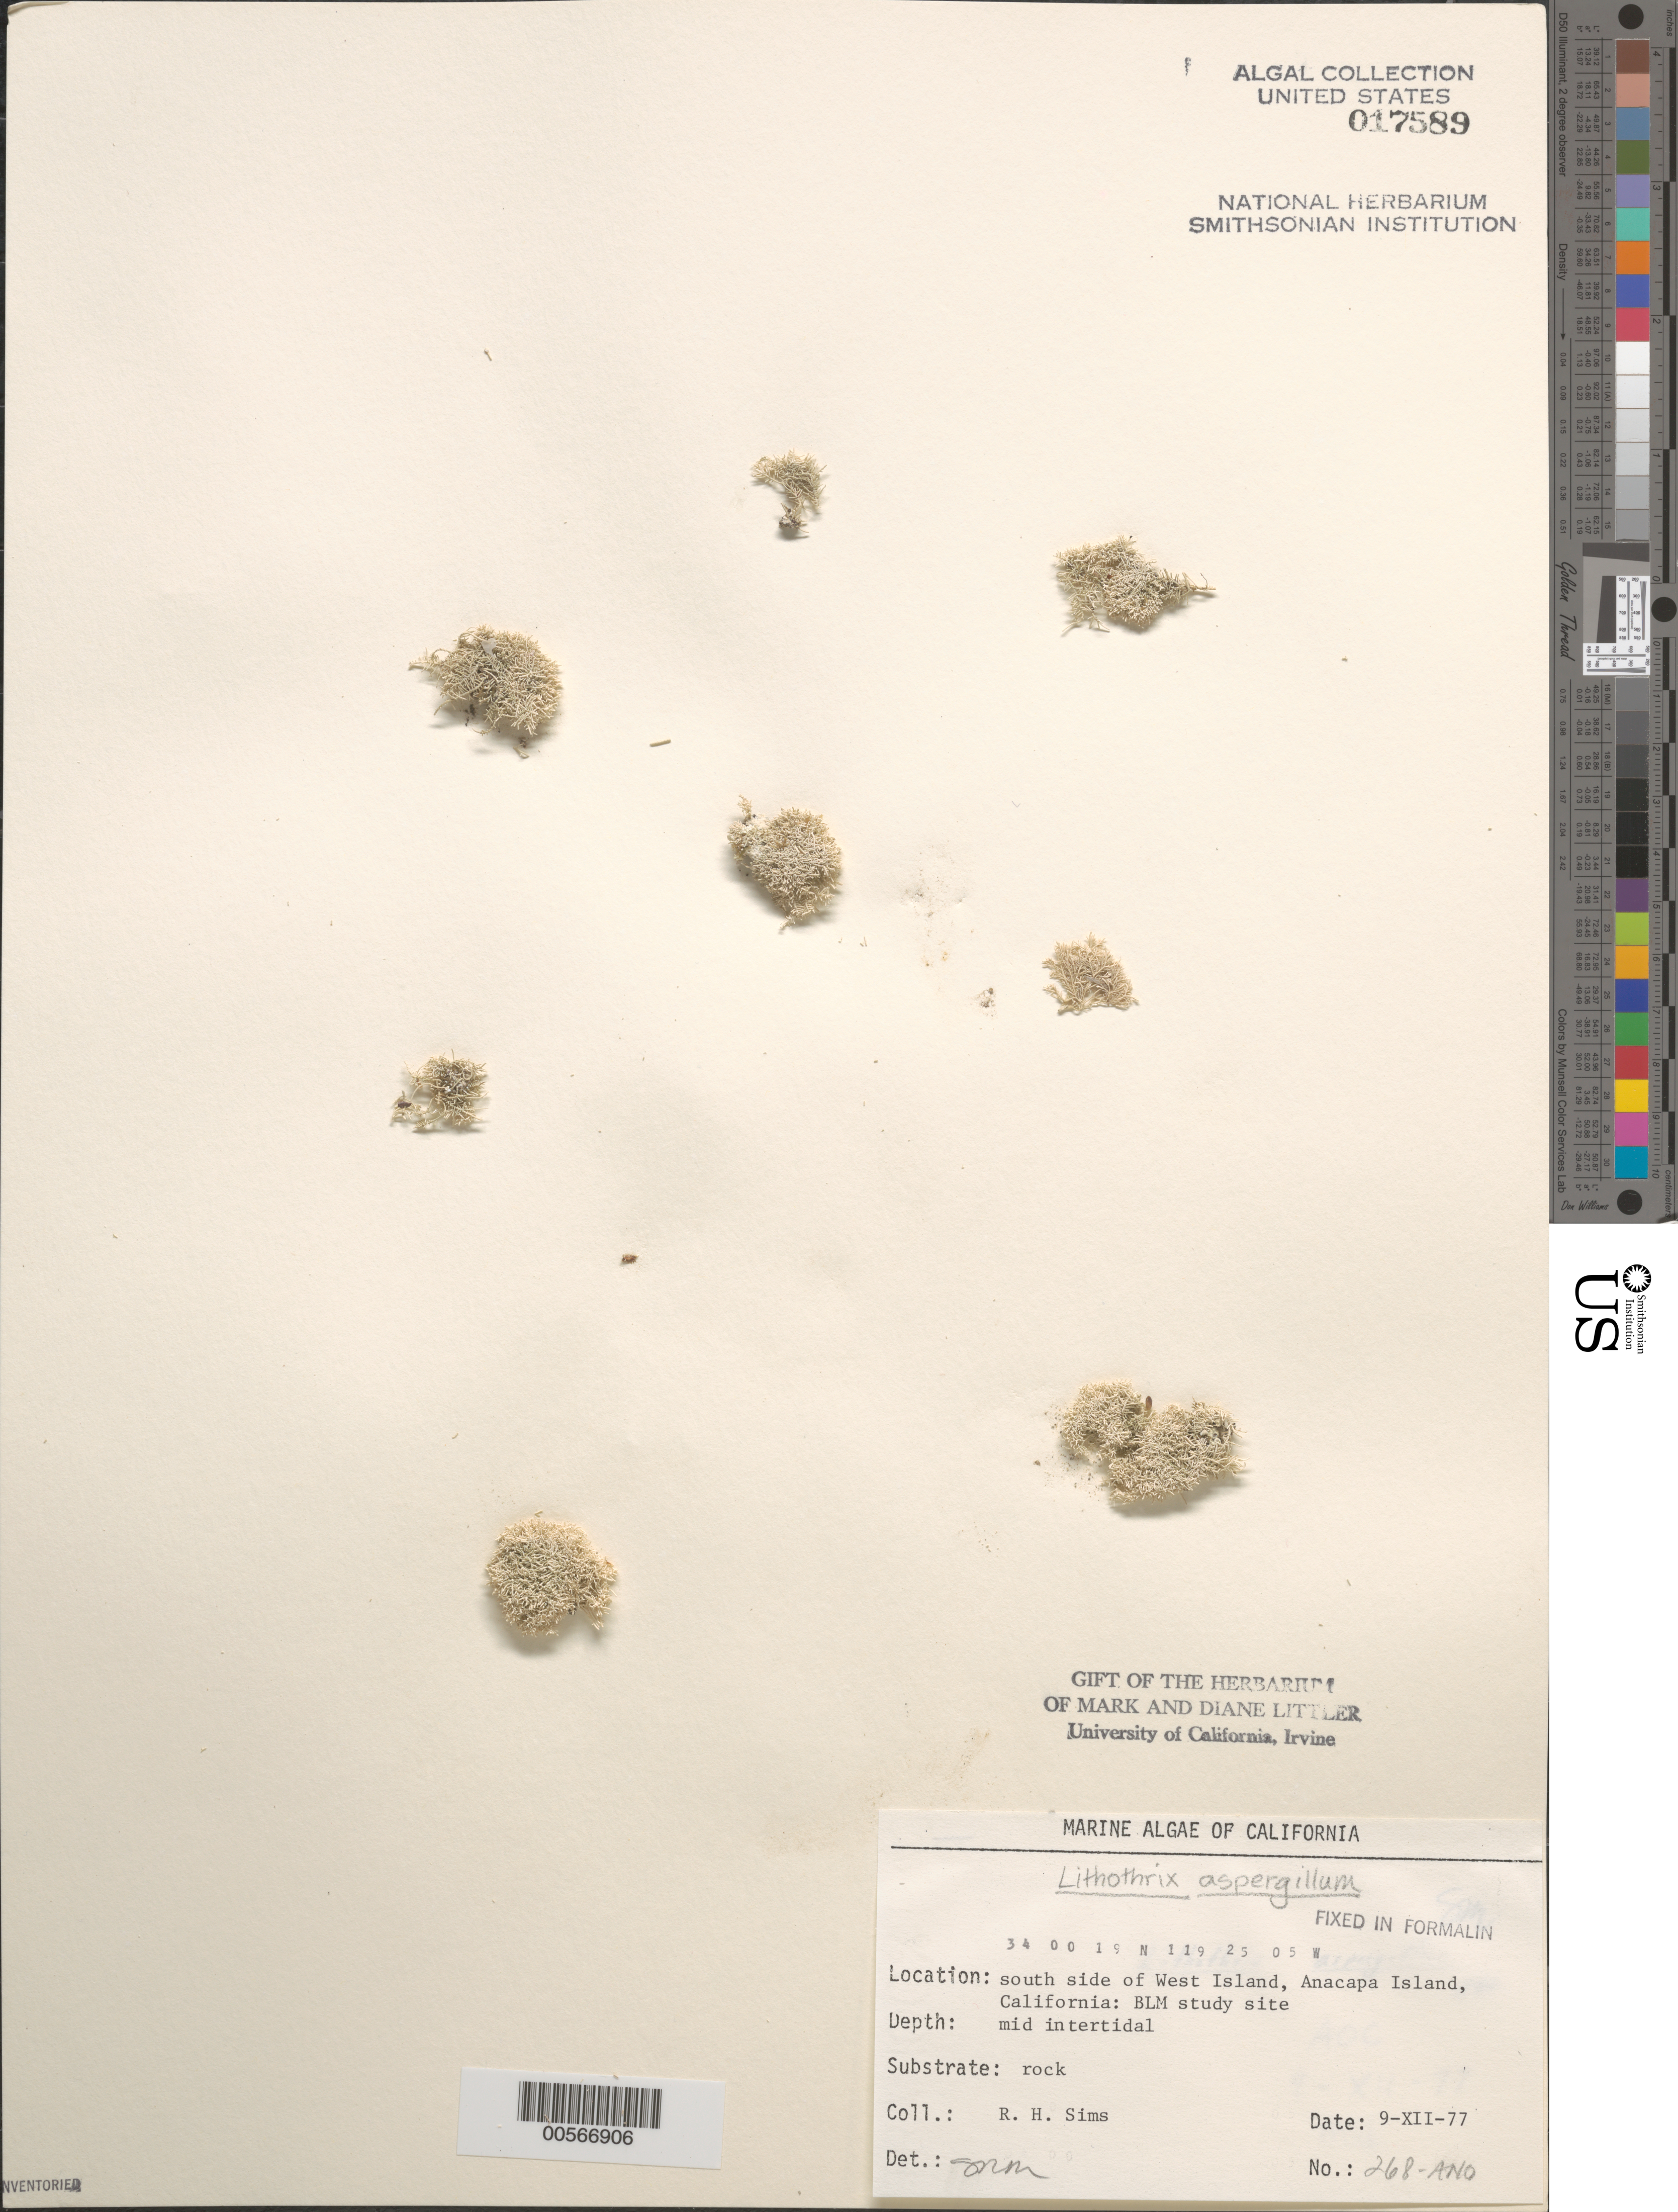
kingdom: Plantae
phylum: Rhodophyta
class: Florideophyceae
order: Corallinales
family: Lithophyllaceae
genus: Lithothrix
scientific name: Lithothrix aspergillum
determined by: Murray, S. N.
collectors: R. H. Sims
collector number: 268-ANO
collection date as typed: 09 Dec 1977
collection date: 1977-12-09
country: United States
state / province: California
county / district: Ventura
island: Anacapa Island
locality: South side of west island, near Cat Rock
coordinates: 34 00'19"N, 119 25'05"W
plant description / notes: BLM-SOCALBIGHT Rocky Intertidal Survey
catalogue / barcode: US 17589